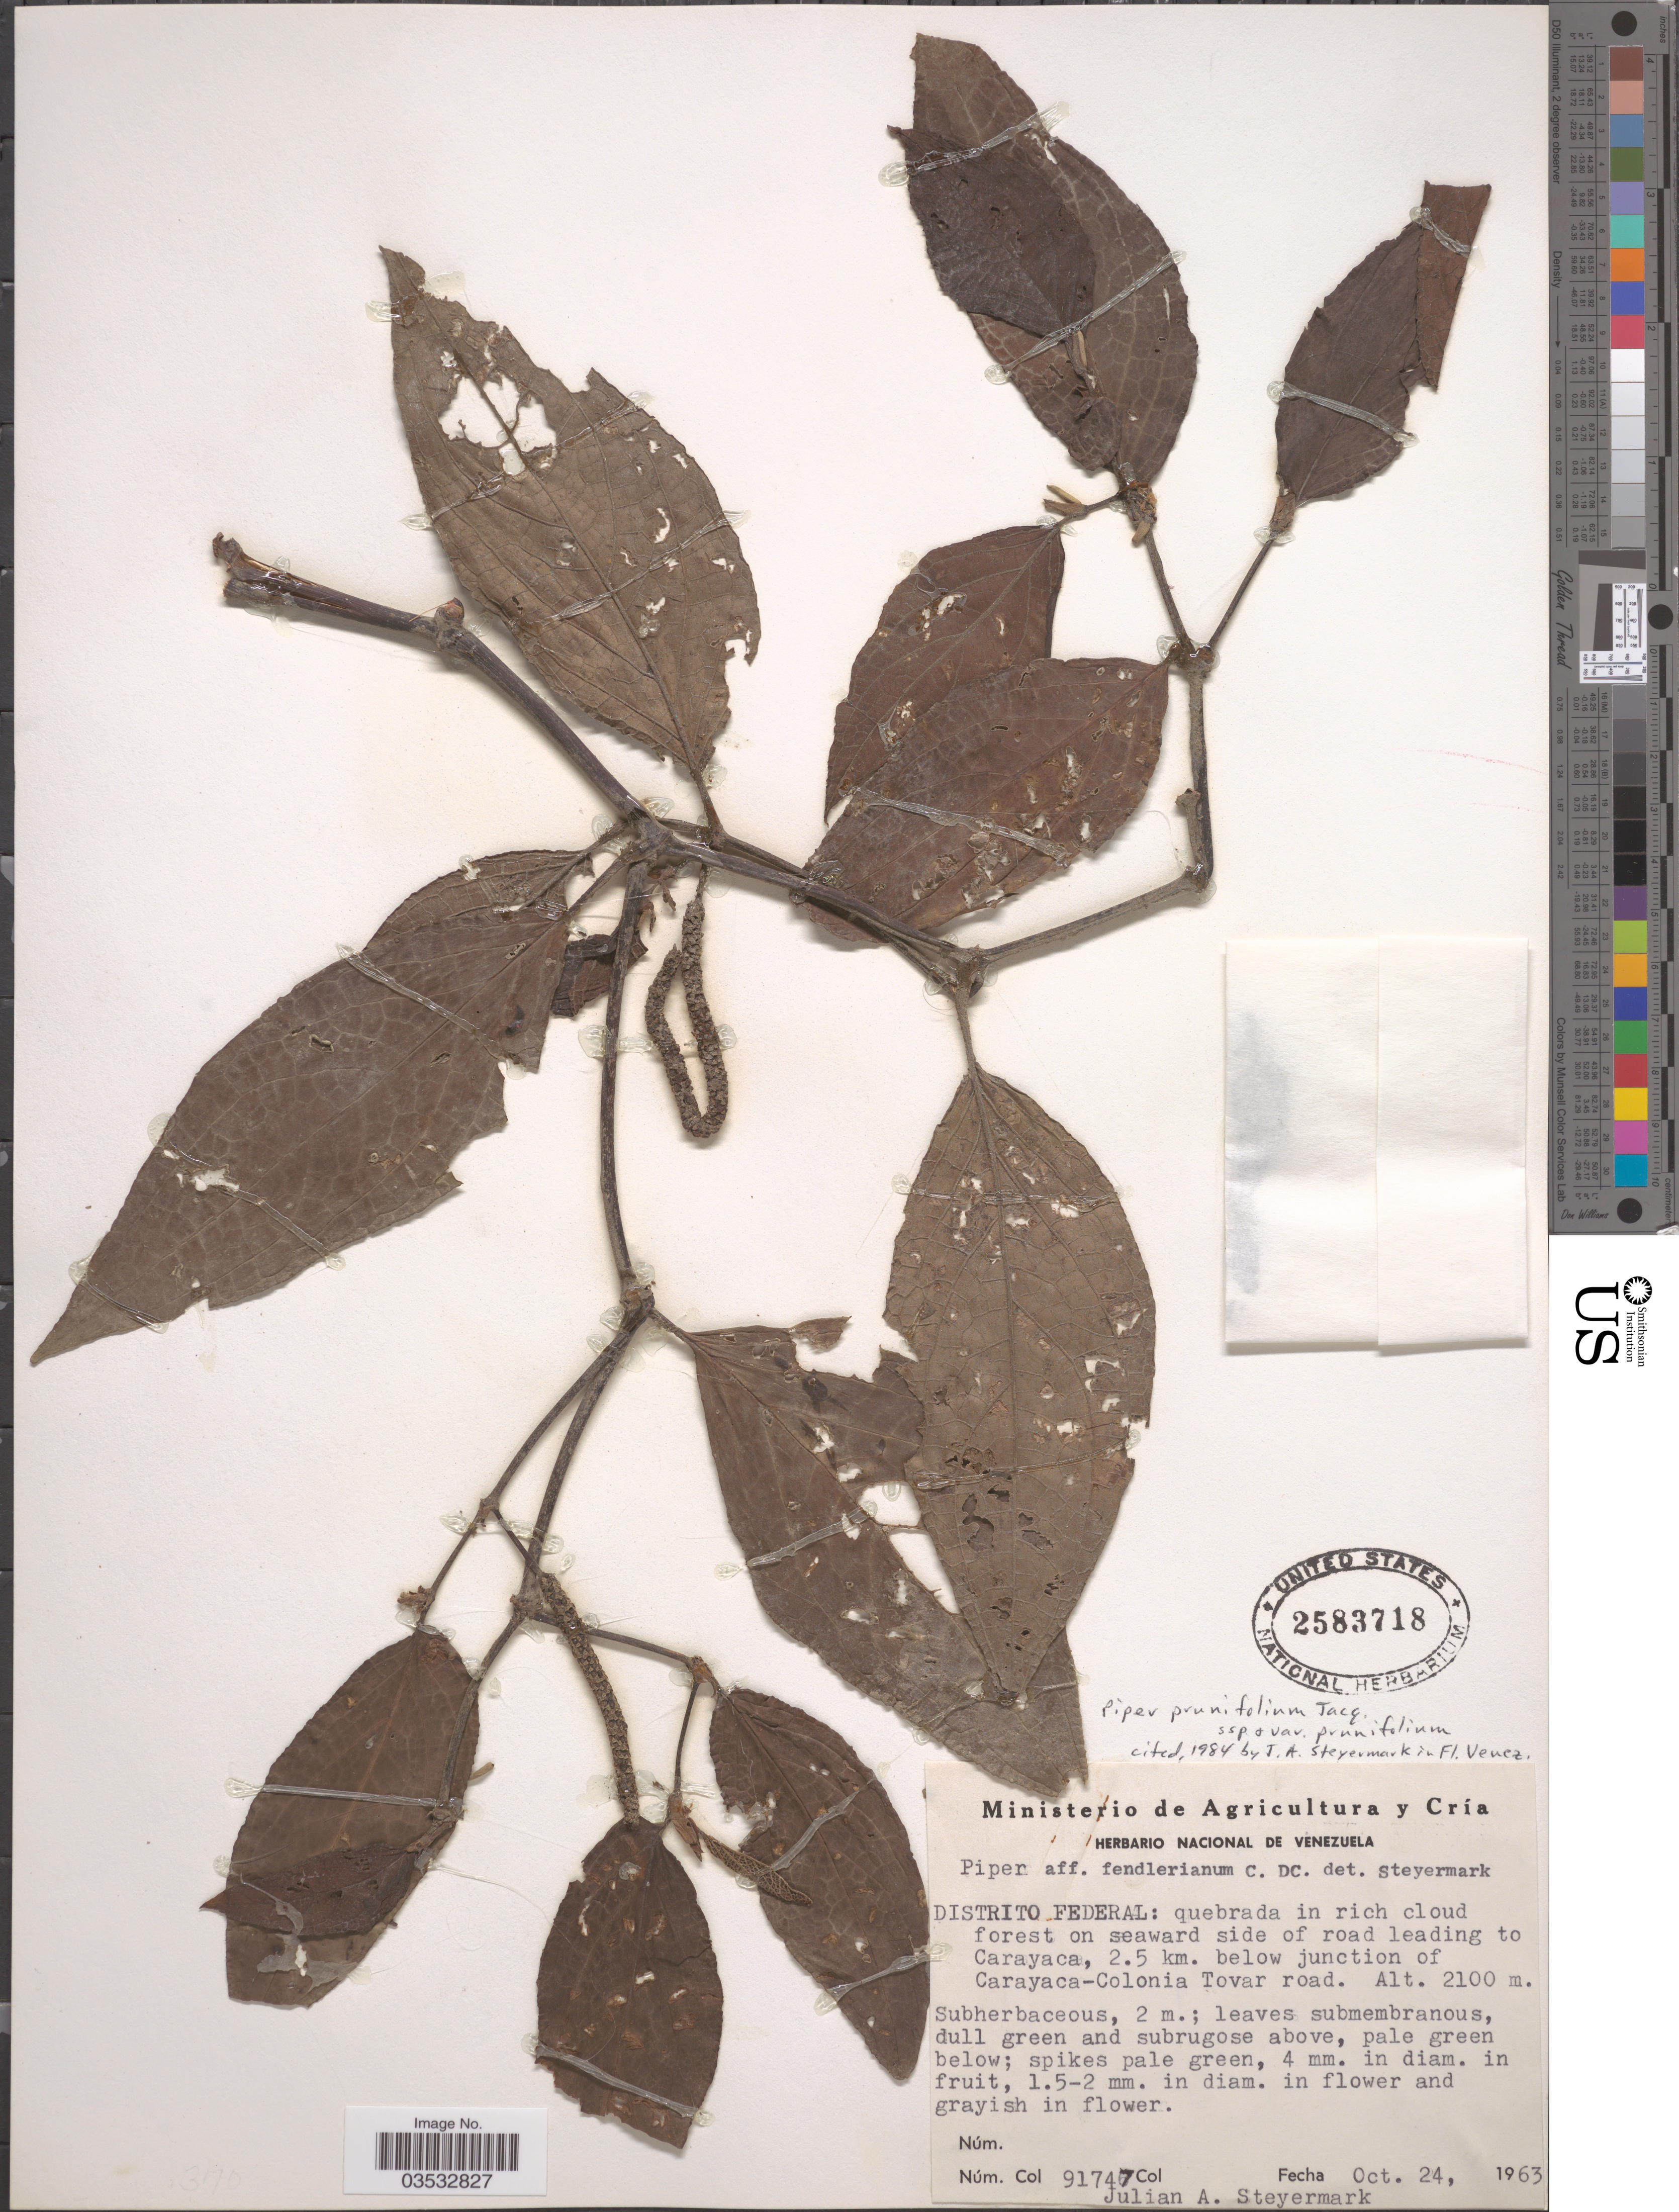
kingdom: Plantae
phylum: Tracheophyta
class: Magnoliopsida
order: Piperales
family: Piperaceae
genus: Piper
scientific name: Piper prunifolium var. prunifolium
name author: Jacq.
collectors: J. Steyermark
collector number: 8174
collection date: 1963-10-24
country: Venezuela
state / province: Distrito Federal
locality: Quebrada in rich cloud forest on seaward side of road leading to Carayaca, 2.5 km. below junction of Carayaca-Colonia Tovar road.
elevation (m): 2100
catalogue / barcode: US 2583718